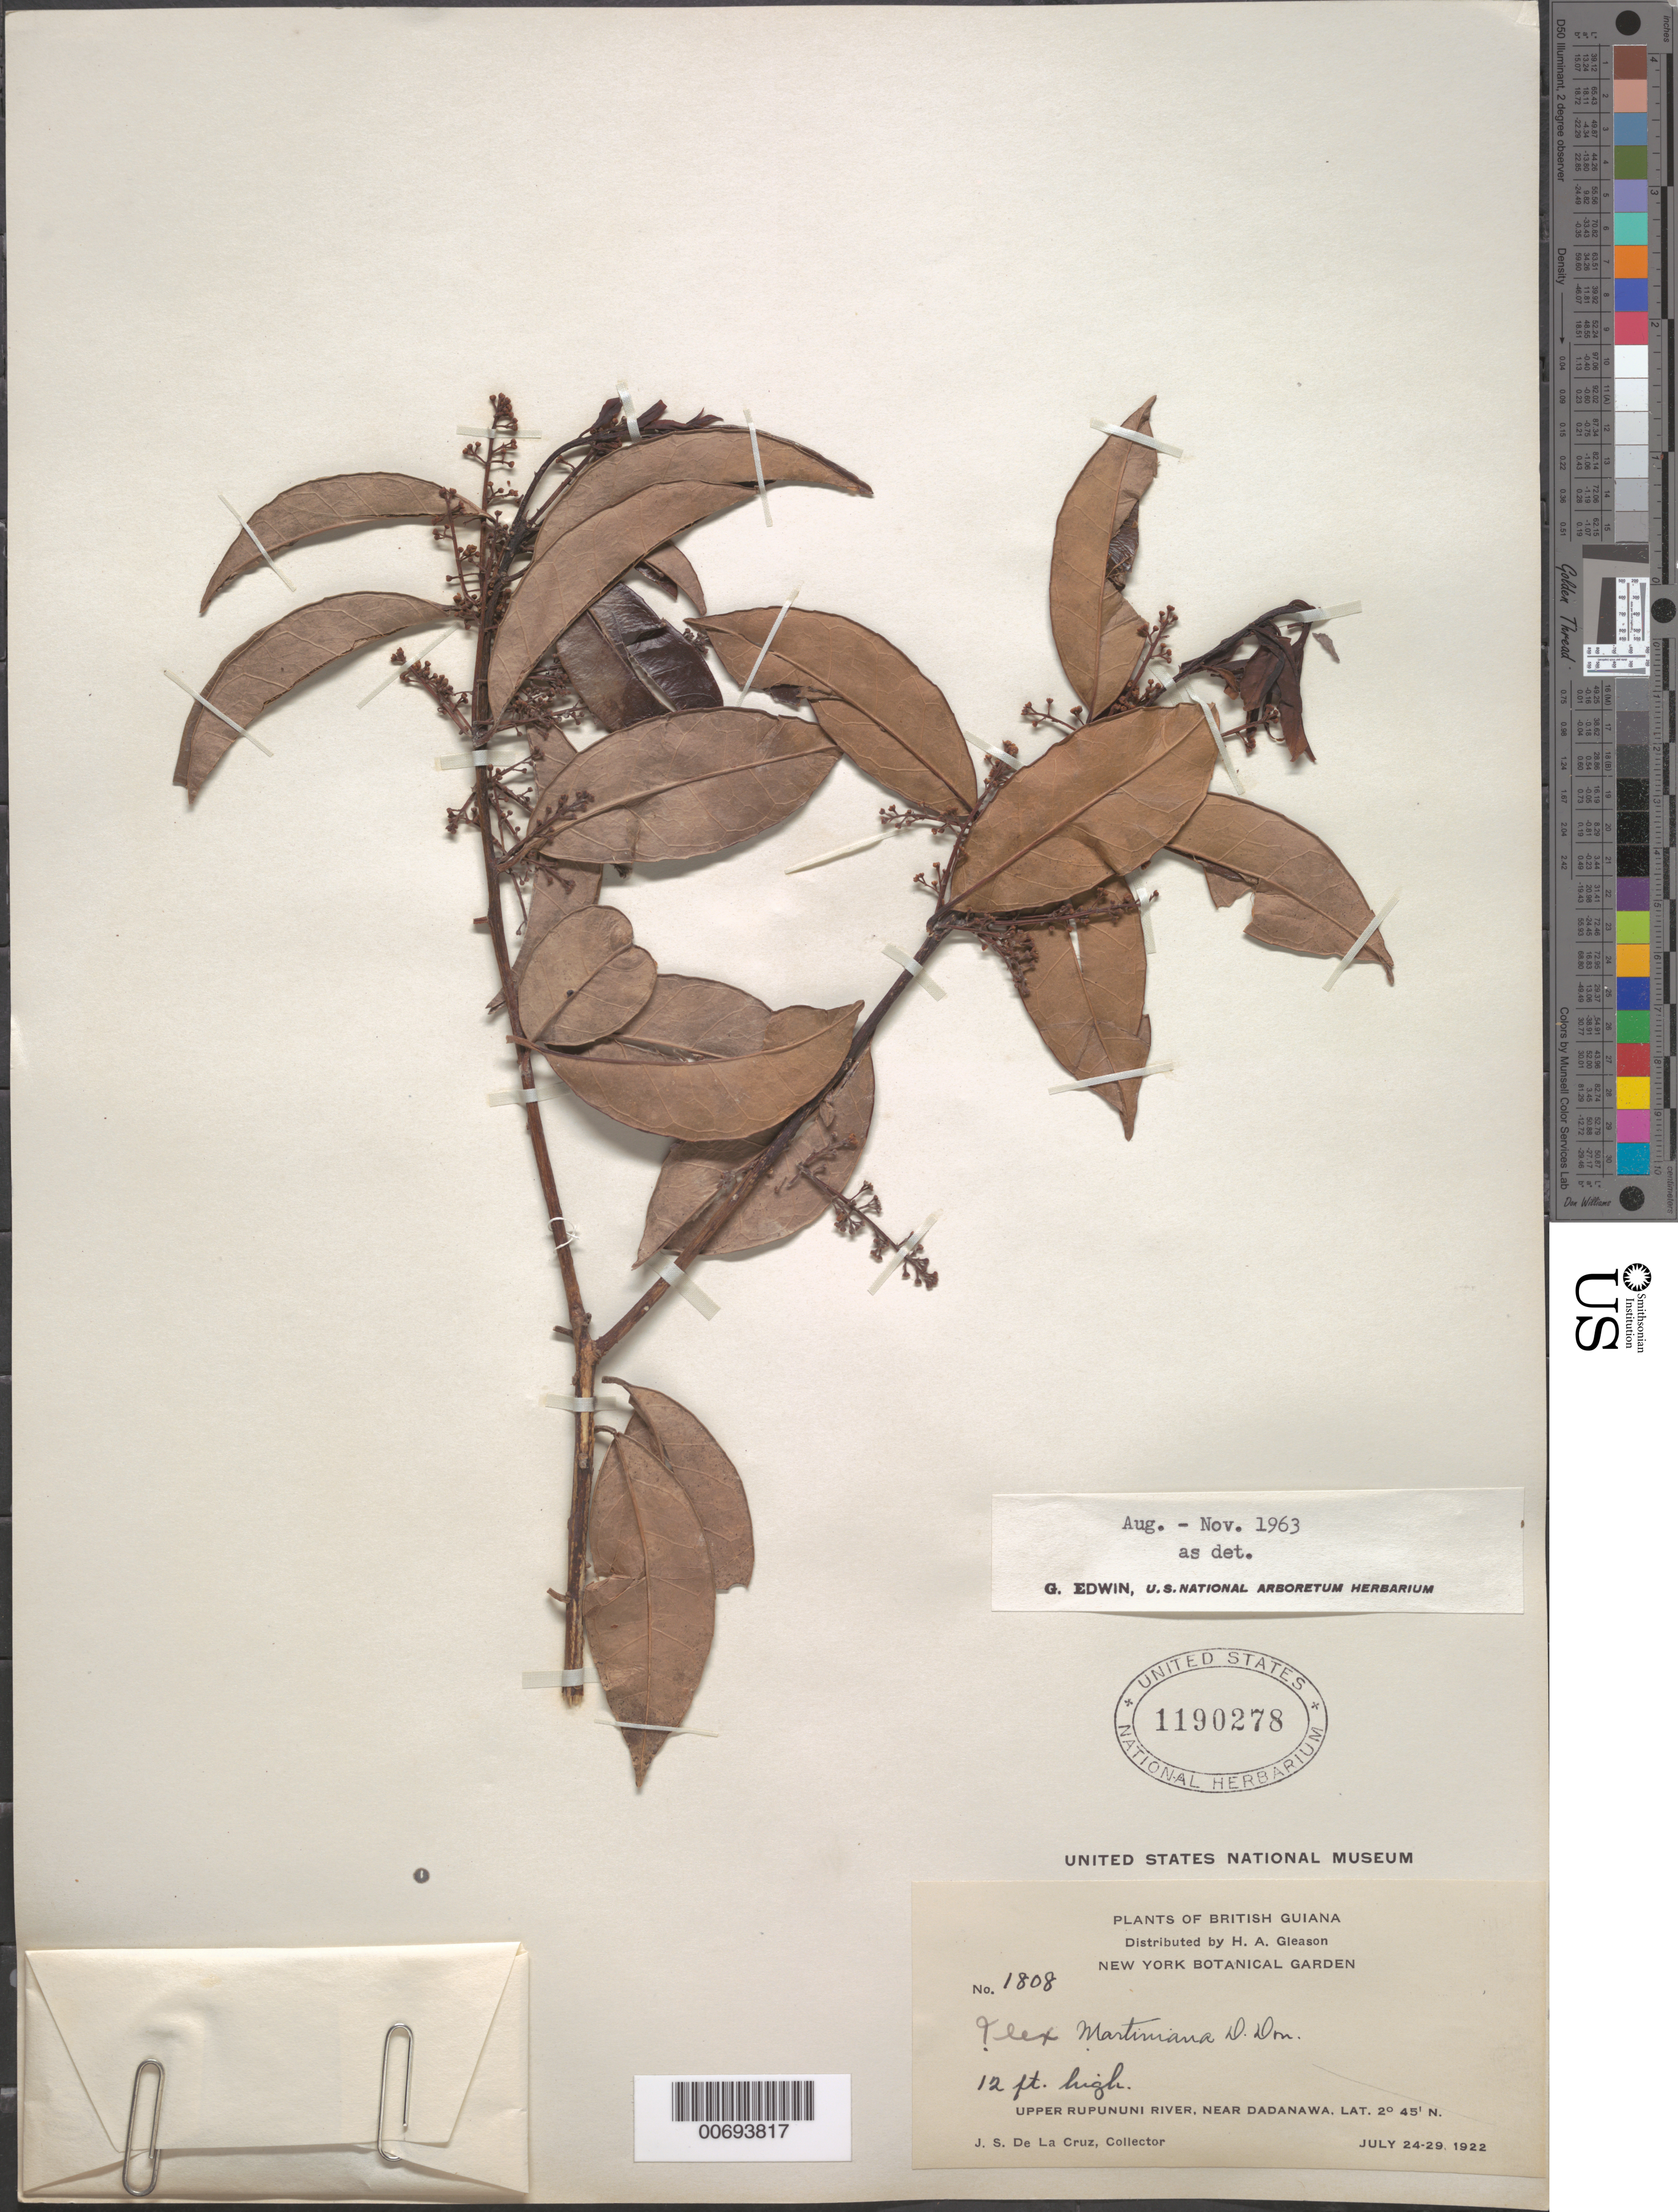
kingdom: Plantae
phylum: Tracheophyta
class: Magnoliopsida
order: Aquifoliales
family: Aquifoliaceae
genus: Ilex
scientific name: Ilex martiniana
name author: D. Don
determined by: Edwin, G.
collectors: J. S. de la Cruz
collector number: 1808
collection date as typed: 24-Jul-22 to 29-Jul-22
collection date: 1922-07-24/1922-07-29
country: Guyana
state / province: U. Takutu-U. Essequibo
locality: Dadanawa, near, upper Rupununi R.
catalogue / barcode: US 1190278